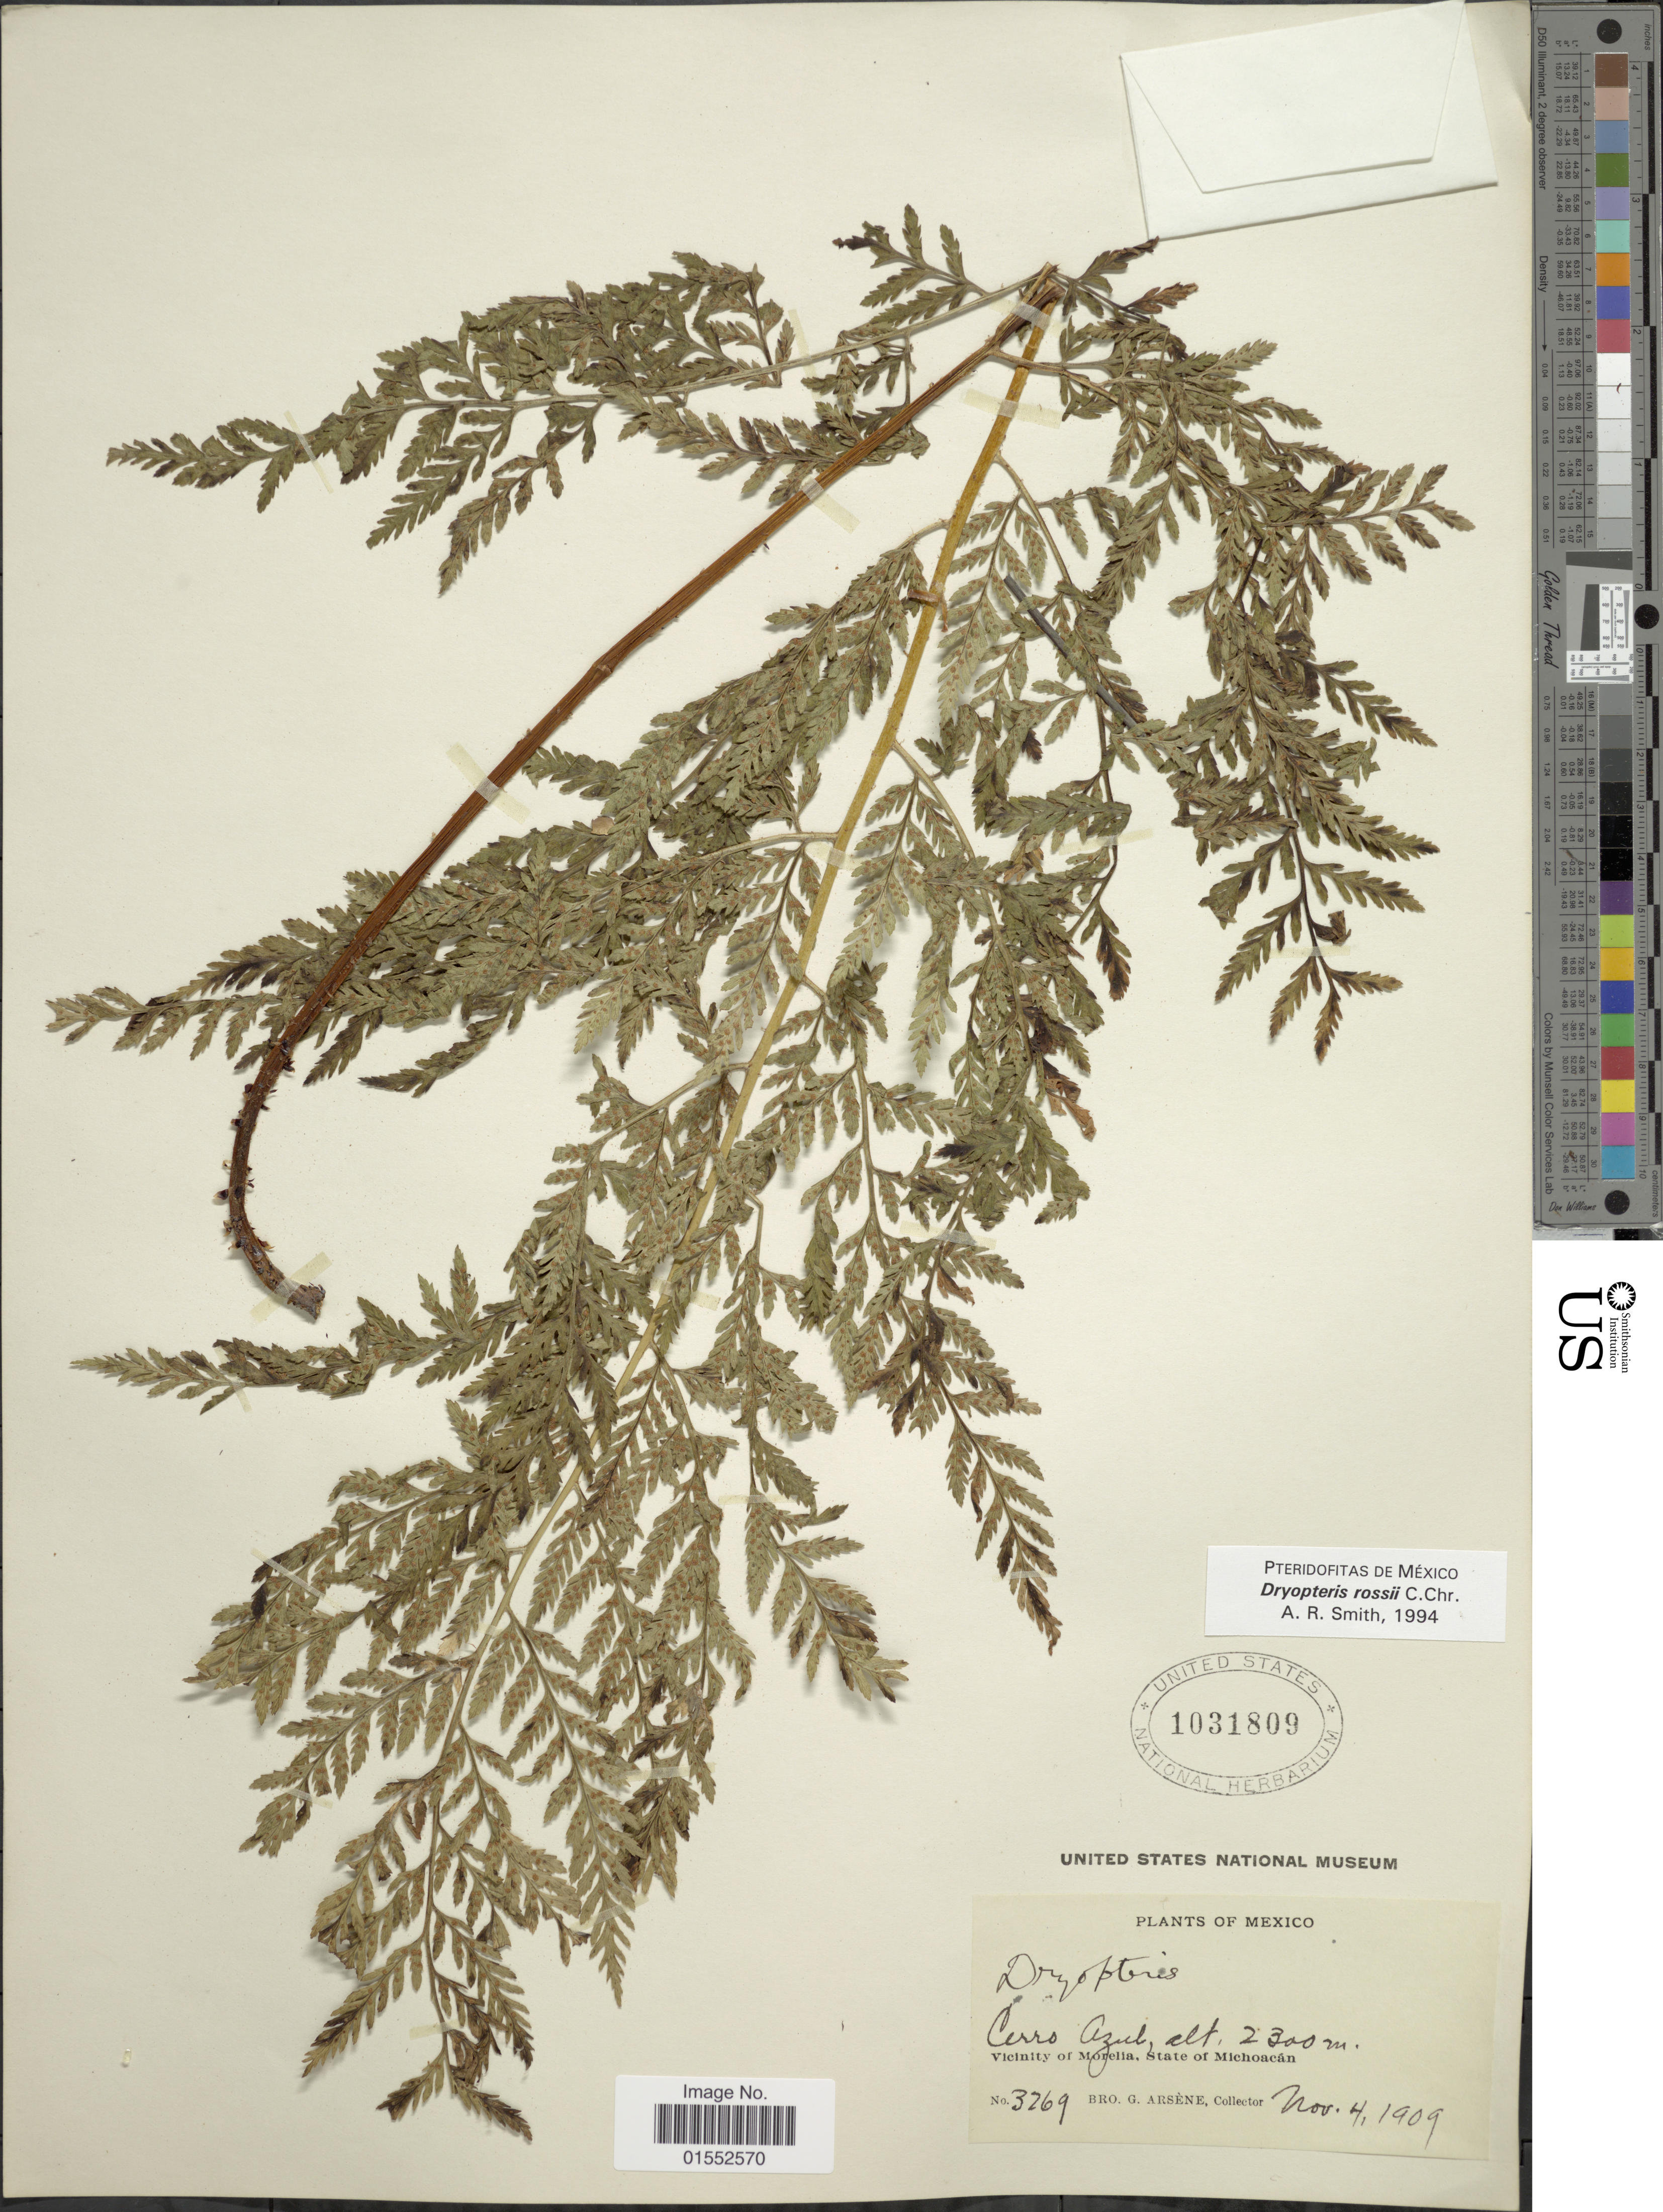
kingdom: Plantae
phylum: Tracheophyta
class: Polypodiopsida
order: Polypodiales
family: Dryopteridaceae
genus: Dryopteris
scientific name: Dryopteris rossii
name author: C. Chr.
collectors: Bro. G. Arsène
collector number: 3269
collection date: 1909-11-04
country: Mexico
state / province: Michoacán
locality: Mexico. Cerro Azul. Vicinity of Morelia, State of Michoacan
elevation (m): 2300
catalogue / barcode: US 1031809